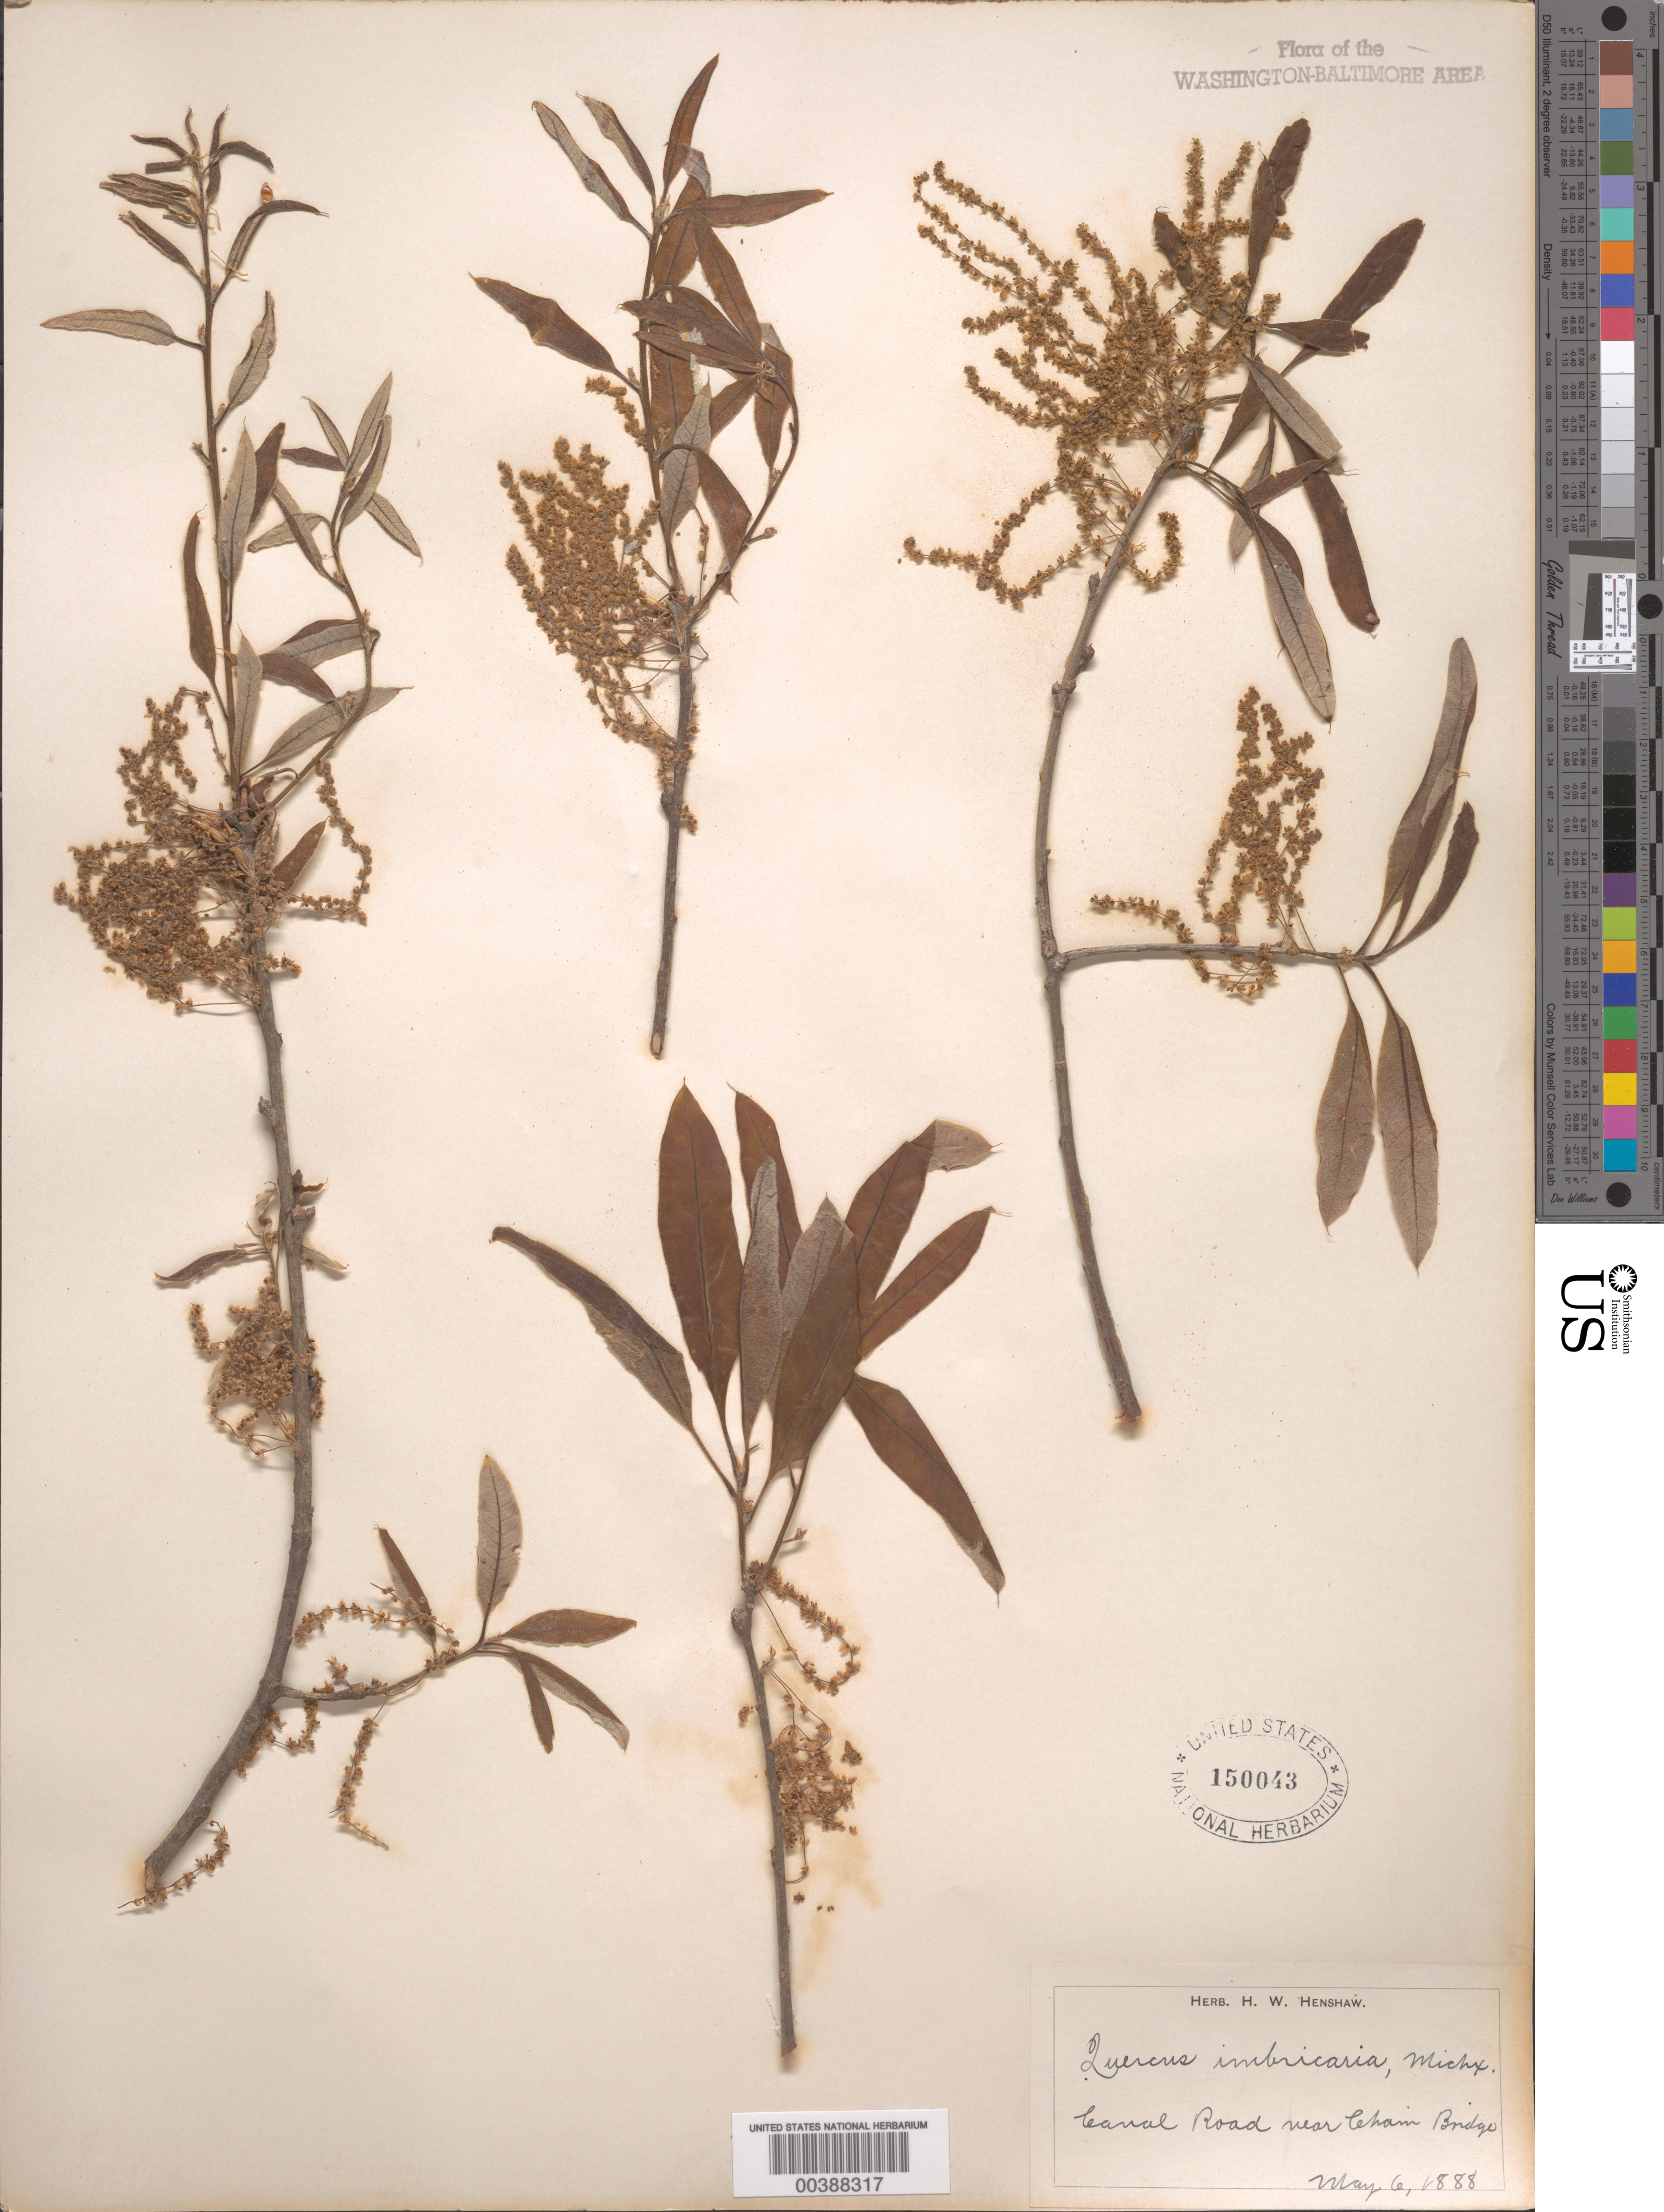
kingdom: Plantae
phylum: Tracheophyta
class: Magnoliopsida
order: Fagales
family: Fagaceae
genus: Quercus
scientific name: Quercus imbricaria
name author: Michx.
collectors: H. Henshaw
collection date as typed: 06 May 1888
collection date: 1888-05-06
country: United States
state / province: District of Columbia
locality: Canal Road, near Chain Bridge C. and O. Canal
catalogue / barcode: US 150043